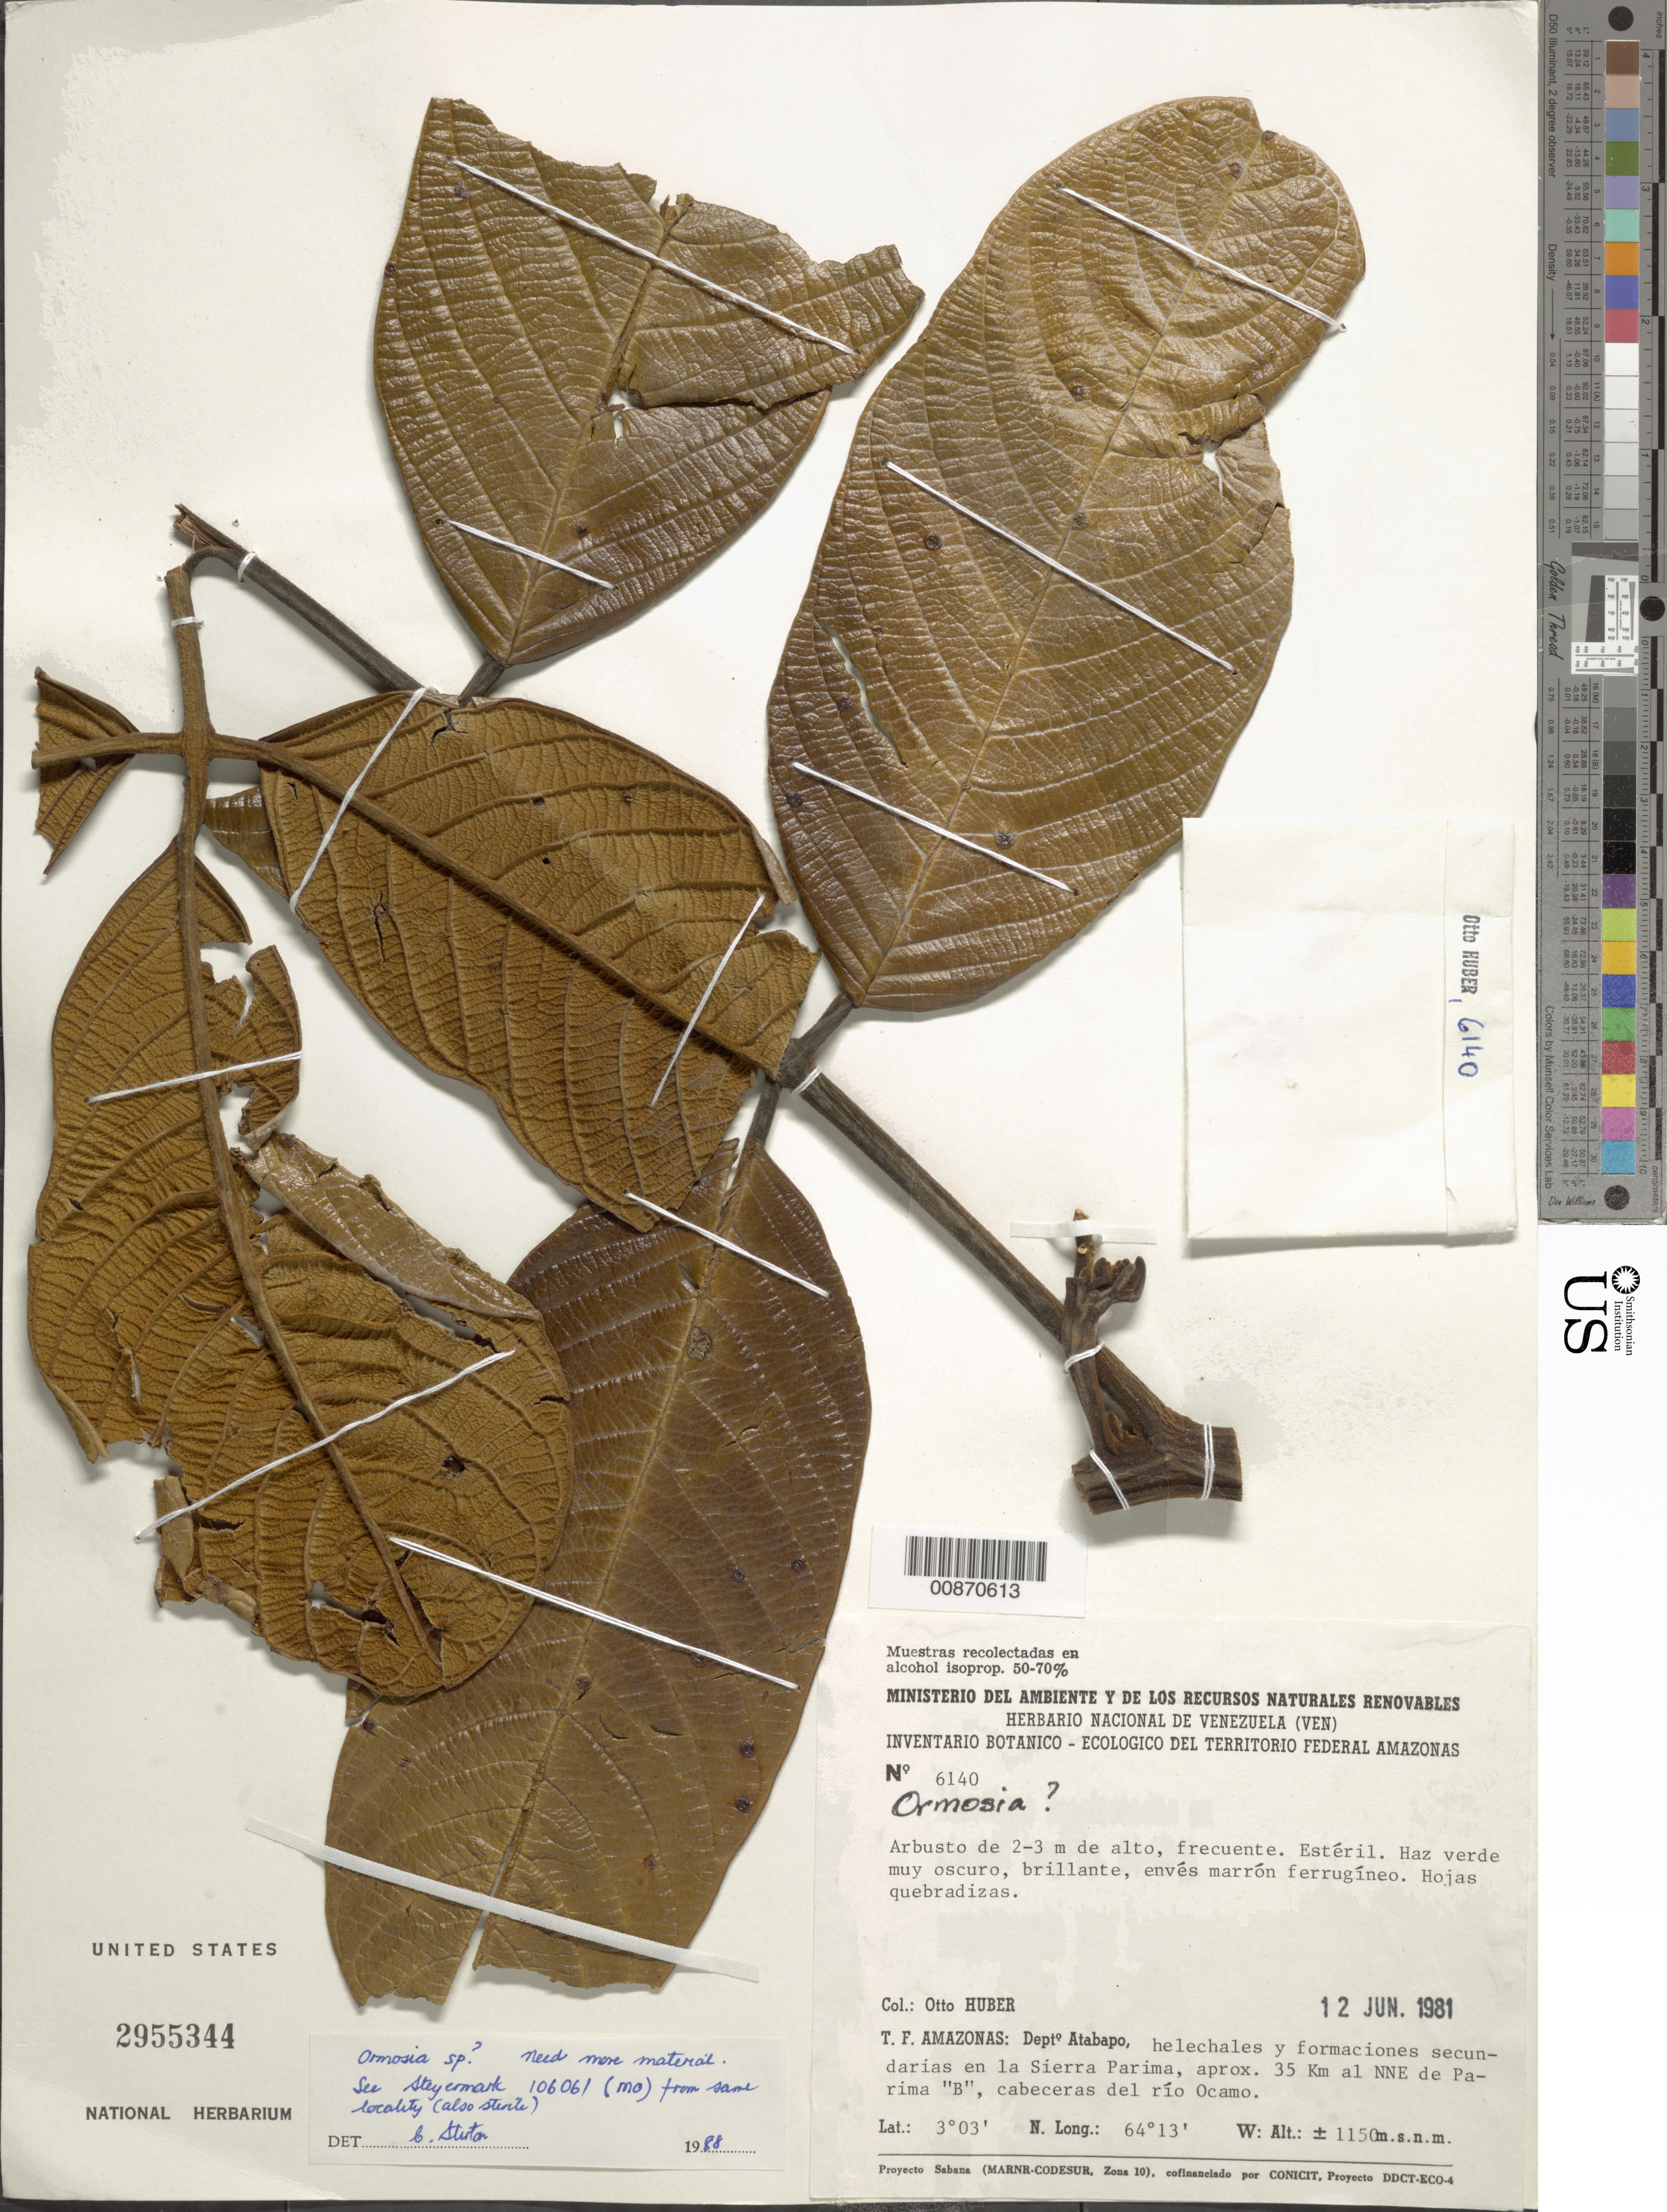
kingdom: Plantae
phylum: Tracheophyta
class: Magnoliopsida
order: Fabales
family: Fabaceae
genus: Ormosia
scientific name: Ormosia sp.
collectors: O. Huber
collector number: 6140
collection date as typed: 12-Jun-81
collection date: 1981-06-12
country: Venezuela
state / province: Amazonas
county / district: Atabapo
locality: Sierra Parima, 35 km NNE of Parima "B", cabceras del río Ocamo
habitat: Helechales y formaciones secundarias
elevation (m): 1150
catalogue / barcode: US 2955344